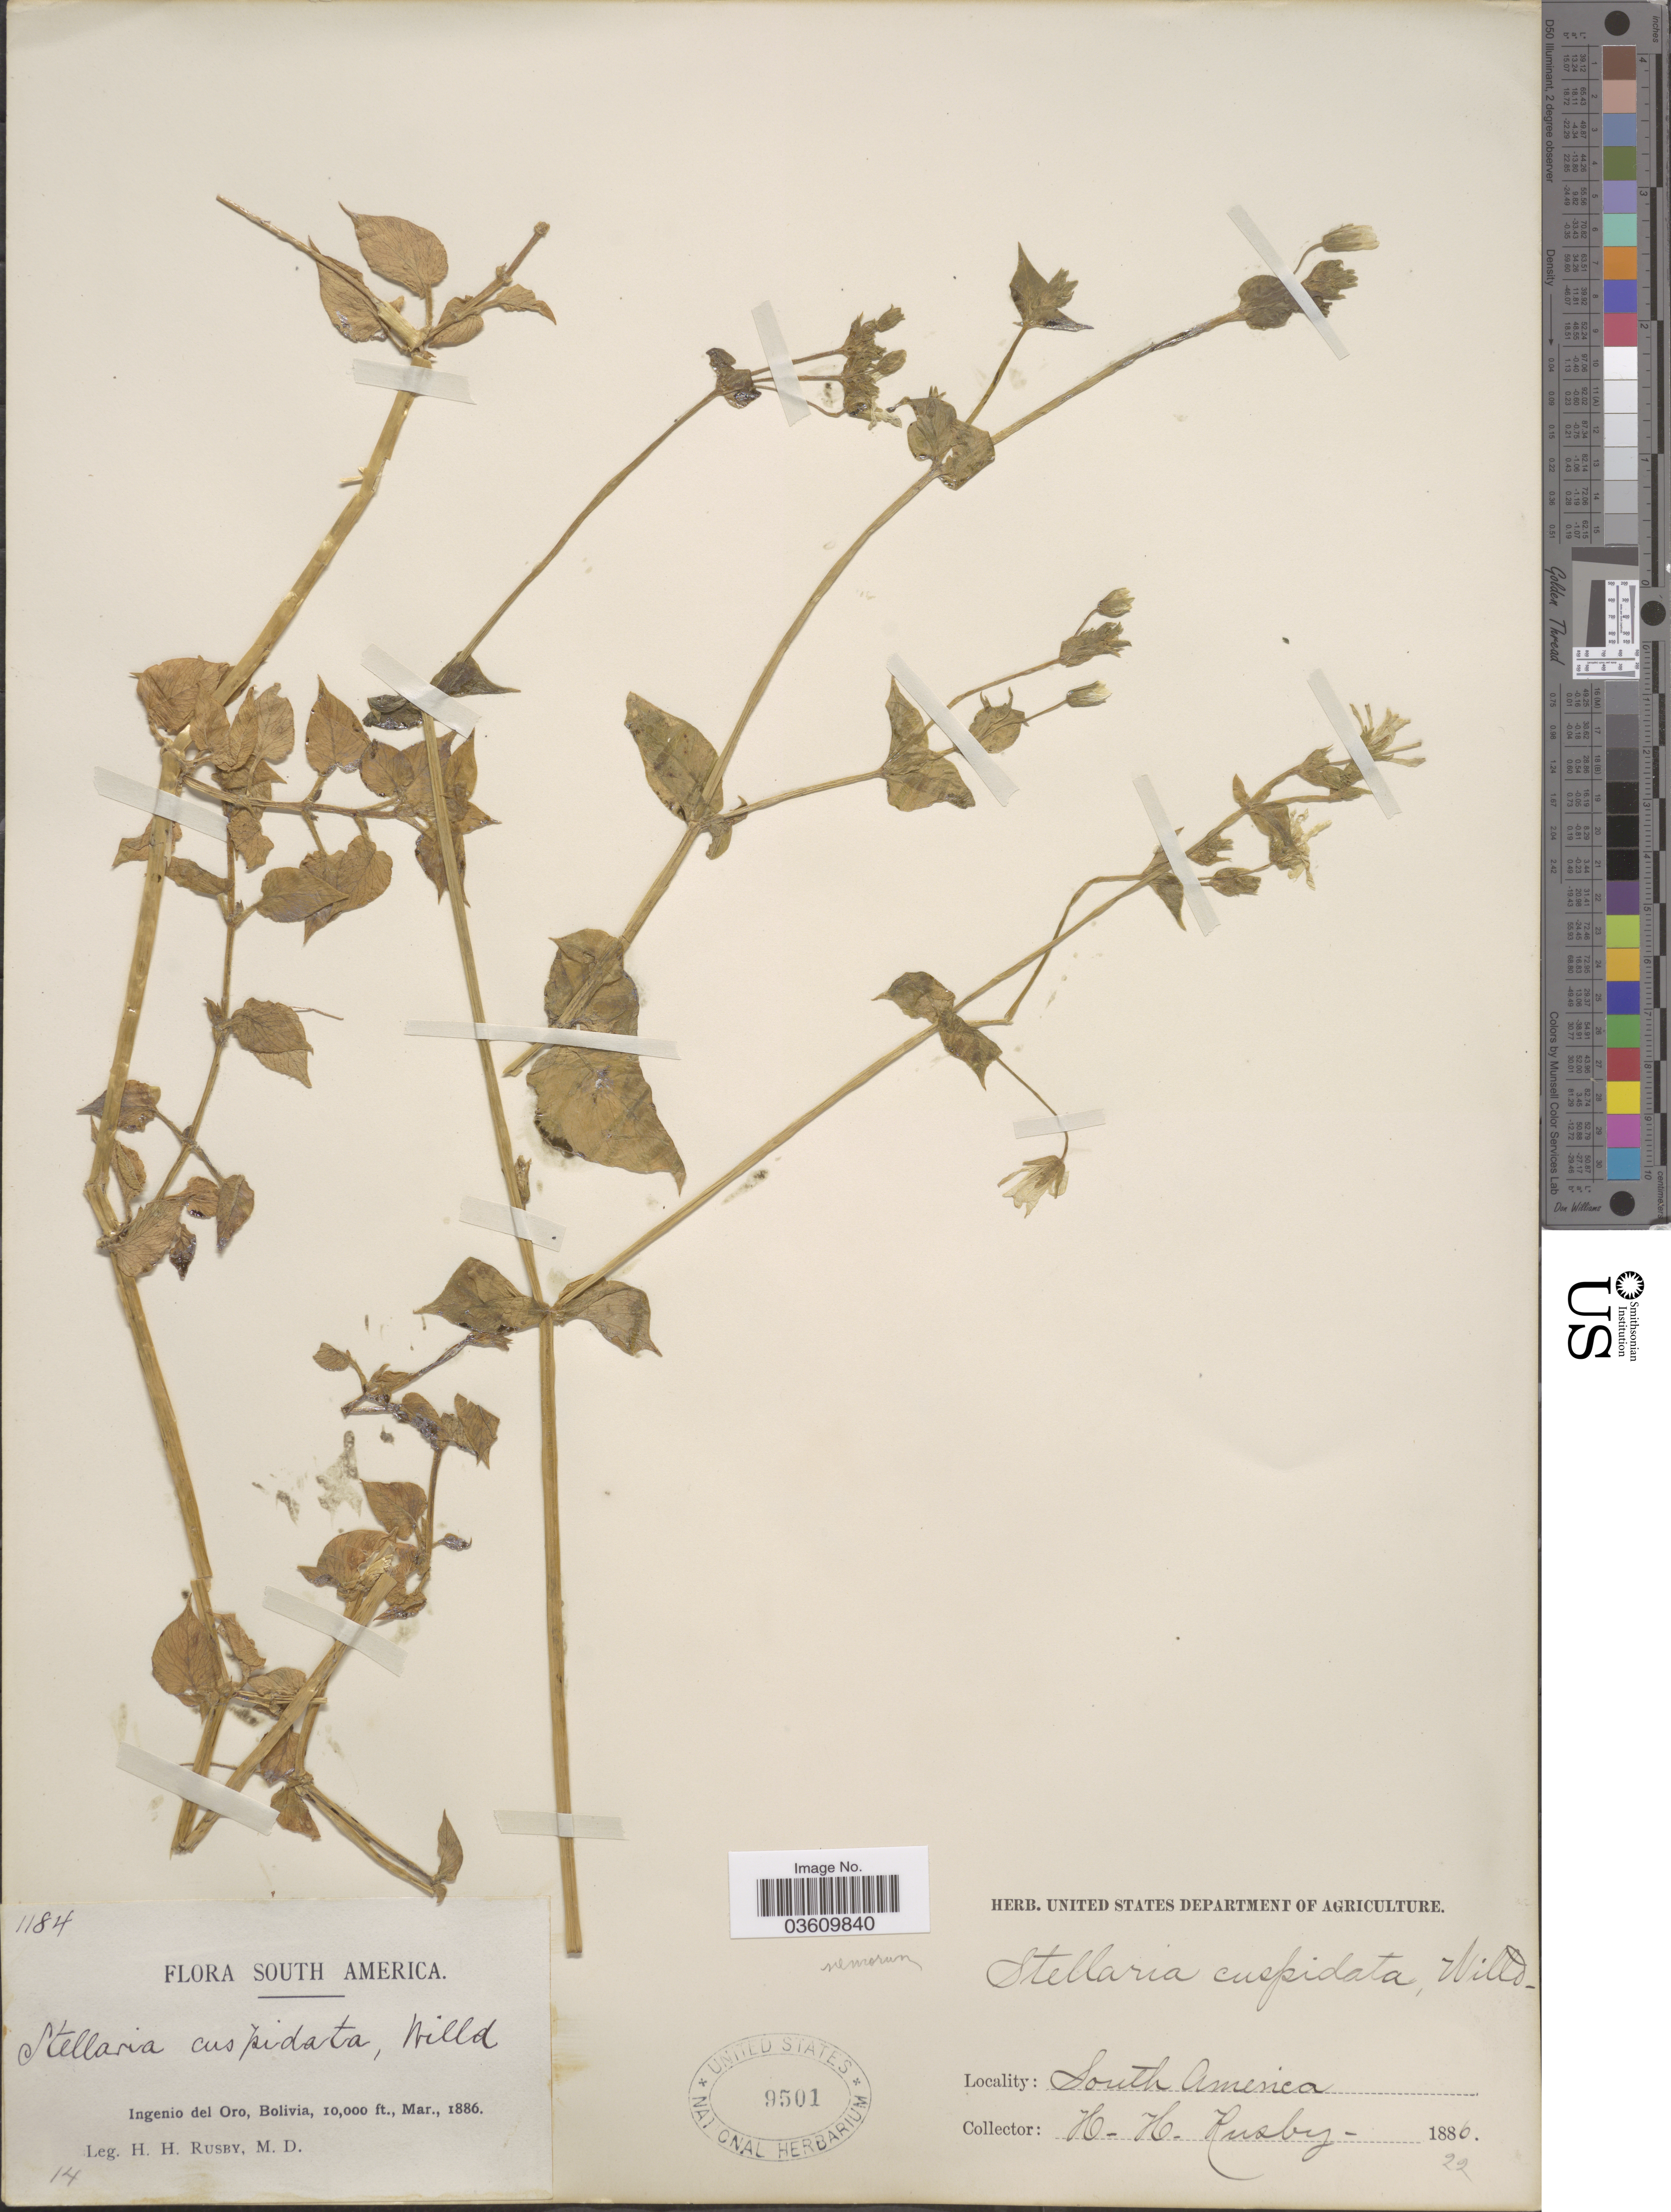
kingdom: Plantae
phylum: Tracheophyta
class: Magnoliopsida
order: Caryophyllales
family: Caryophyllaceae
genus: Stellaria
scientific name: Stellaria ovata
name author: Willd.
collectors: H. H. Rusby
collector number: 1184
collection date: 1886-03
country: Bolivia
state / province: Potosí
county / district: Potasí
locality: Ingenio del Oro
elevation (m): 3048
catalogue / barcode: US 9501